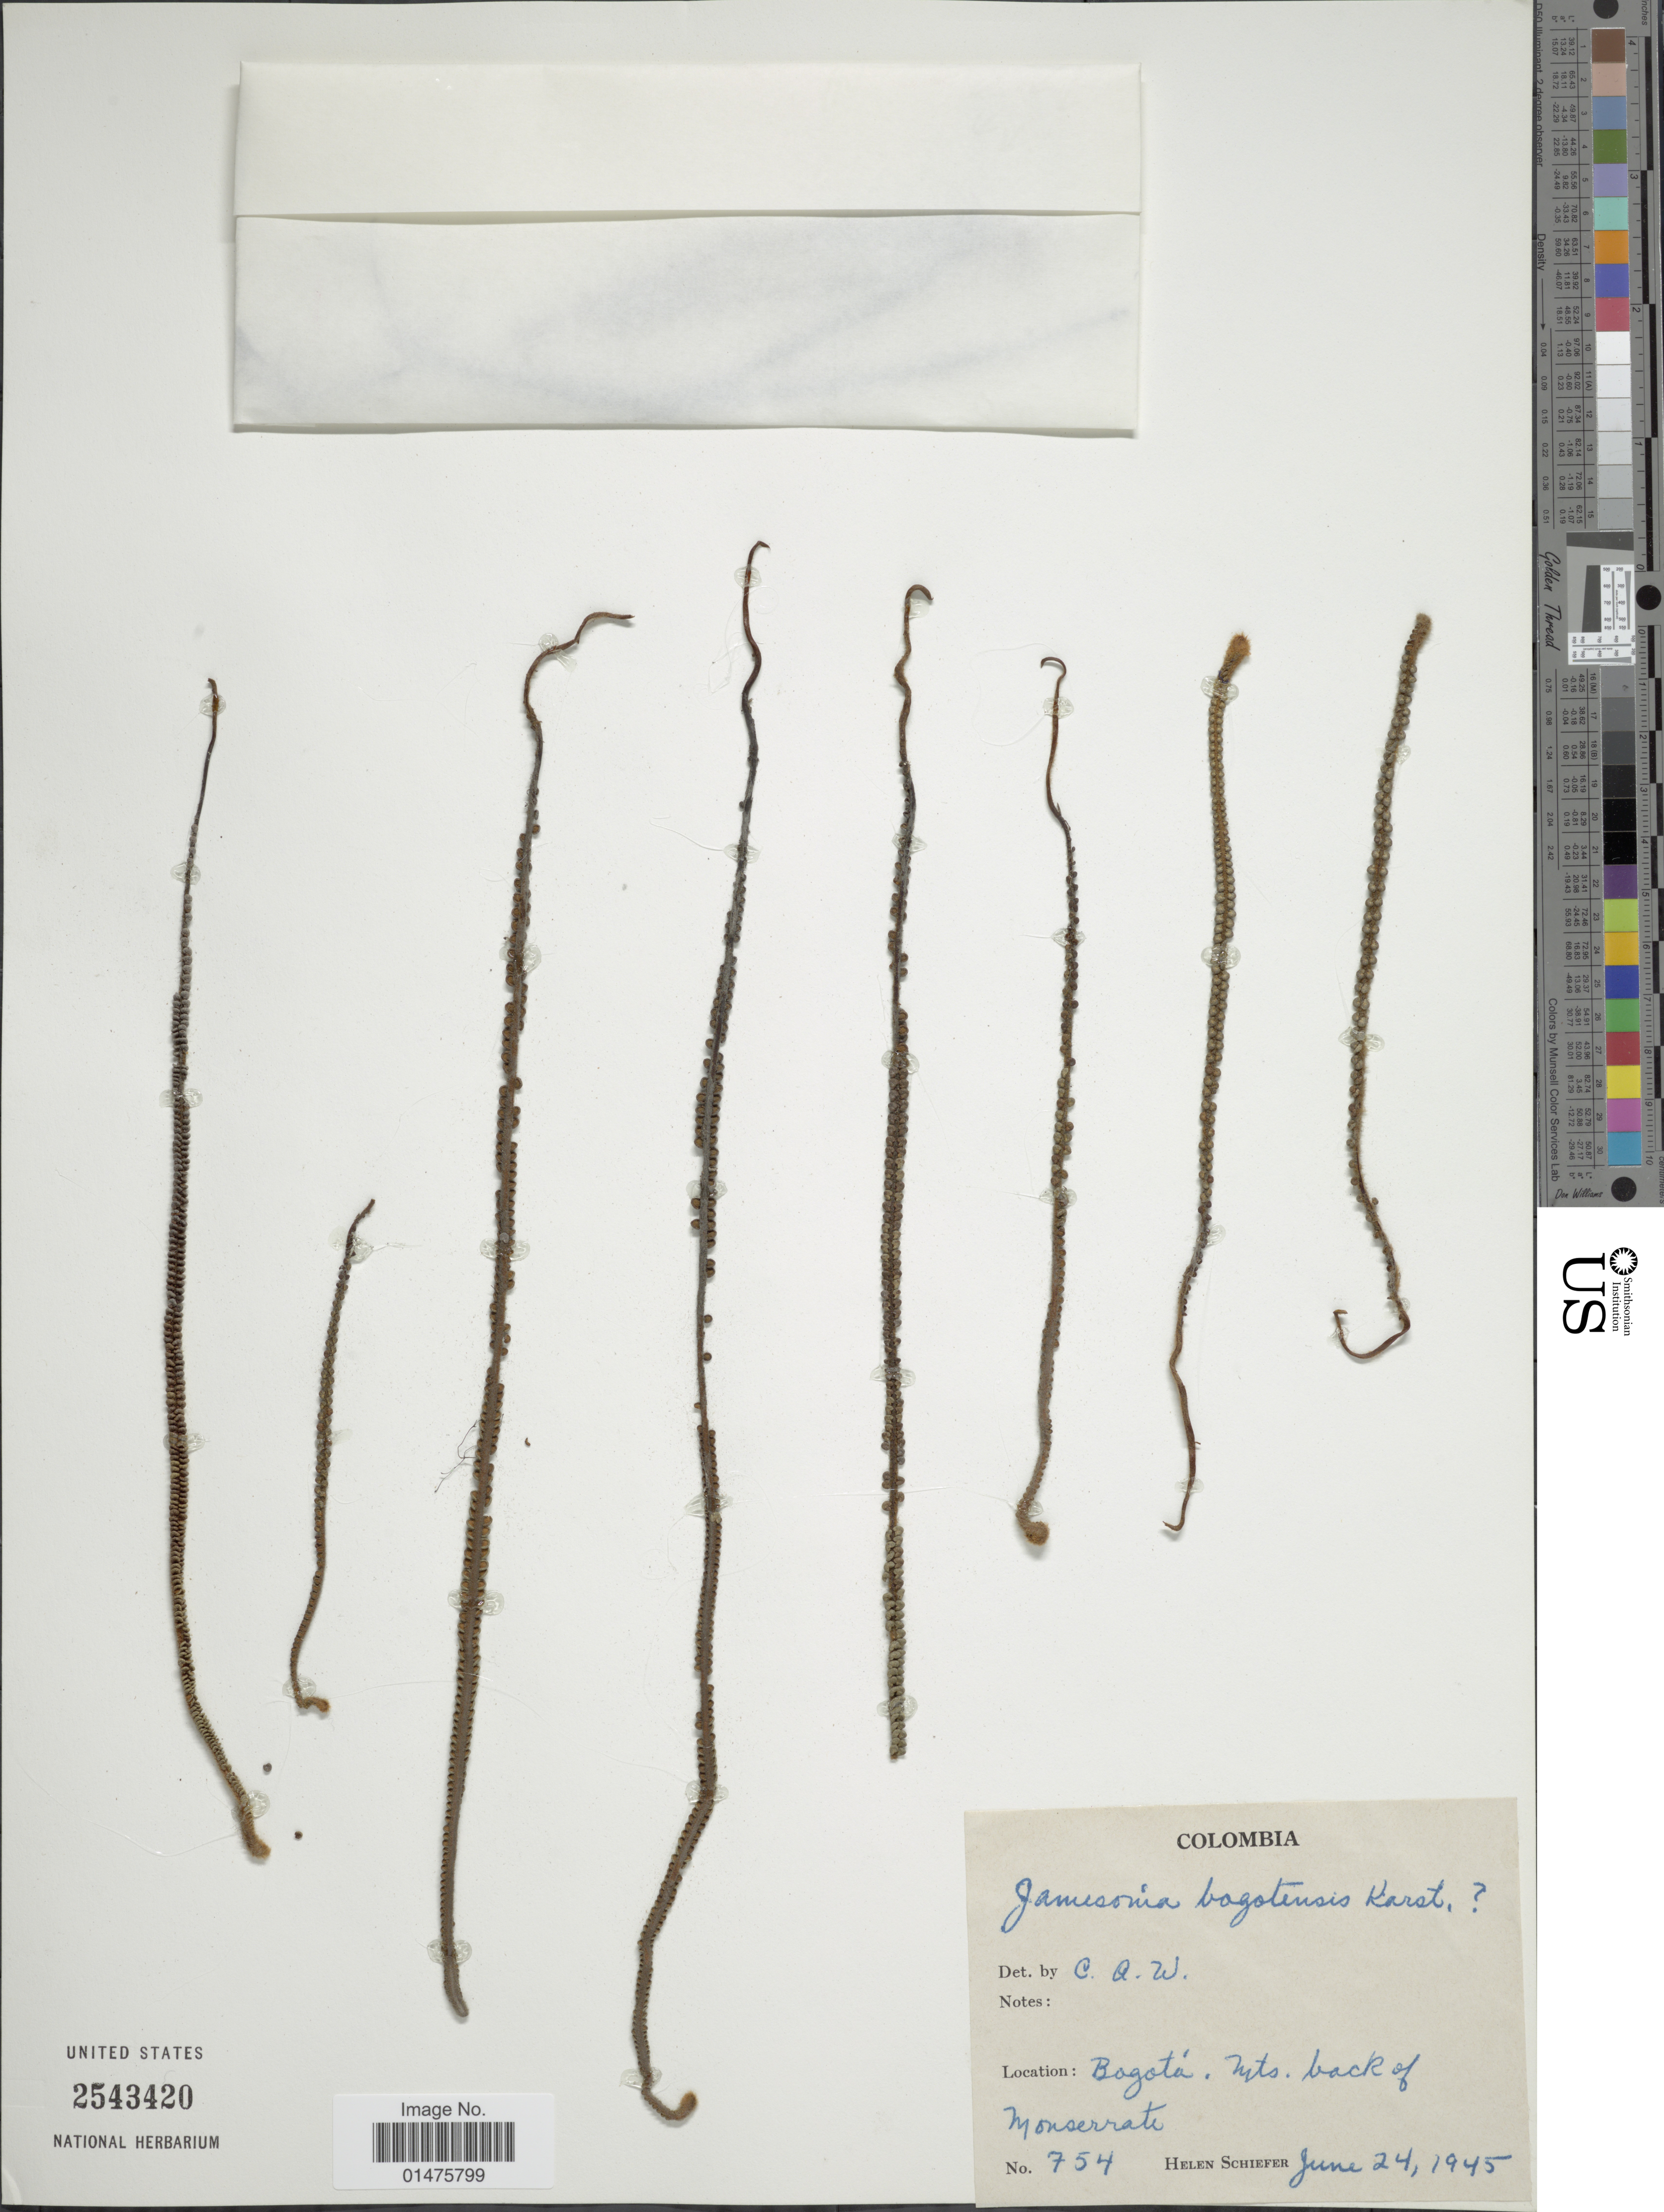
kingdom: Plantae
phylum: Tracheophyta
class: Polypodiopsida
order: Polypodiales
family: Pteridaceae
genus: Jamesonia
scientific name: Jamesonia bogotensis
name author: H. Karst.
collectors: H. Schiefer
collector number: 754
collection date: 1945-06-24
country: Colombia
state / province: Bogota D.C.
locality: Bogotá, mts back of Monserrate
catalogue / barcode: US 2543420